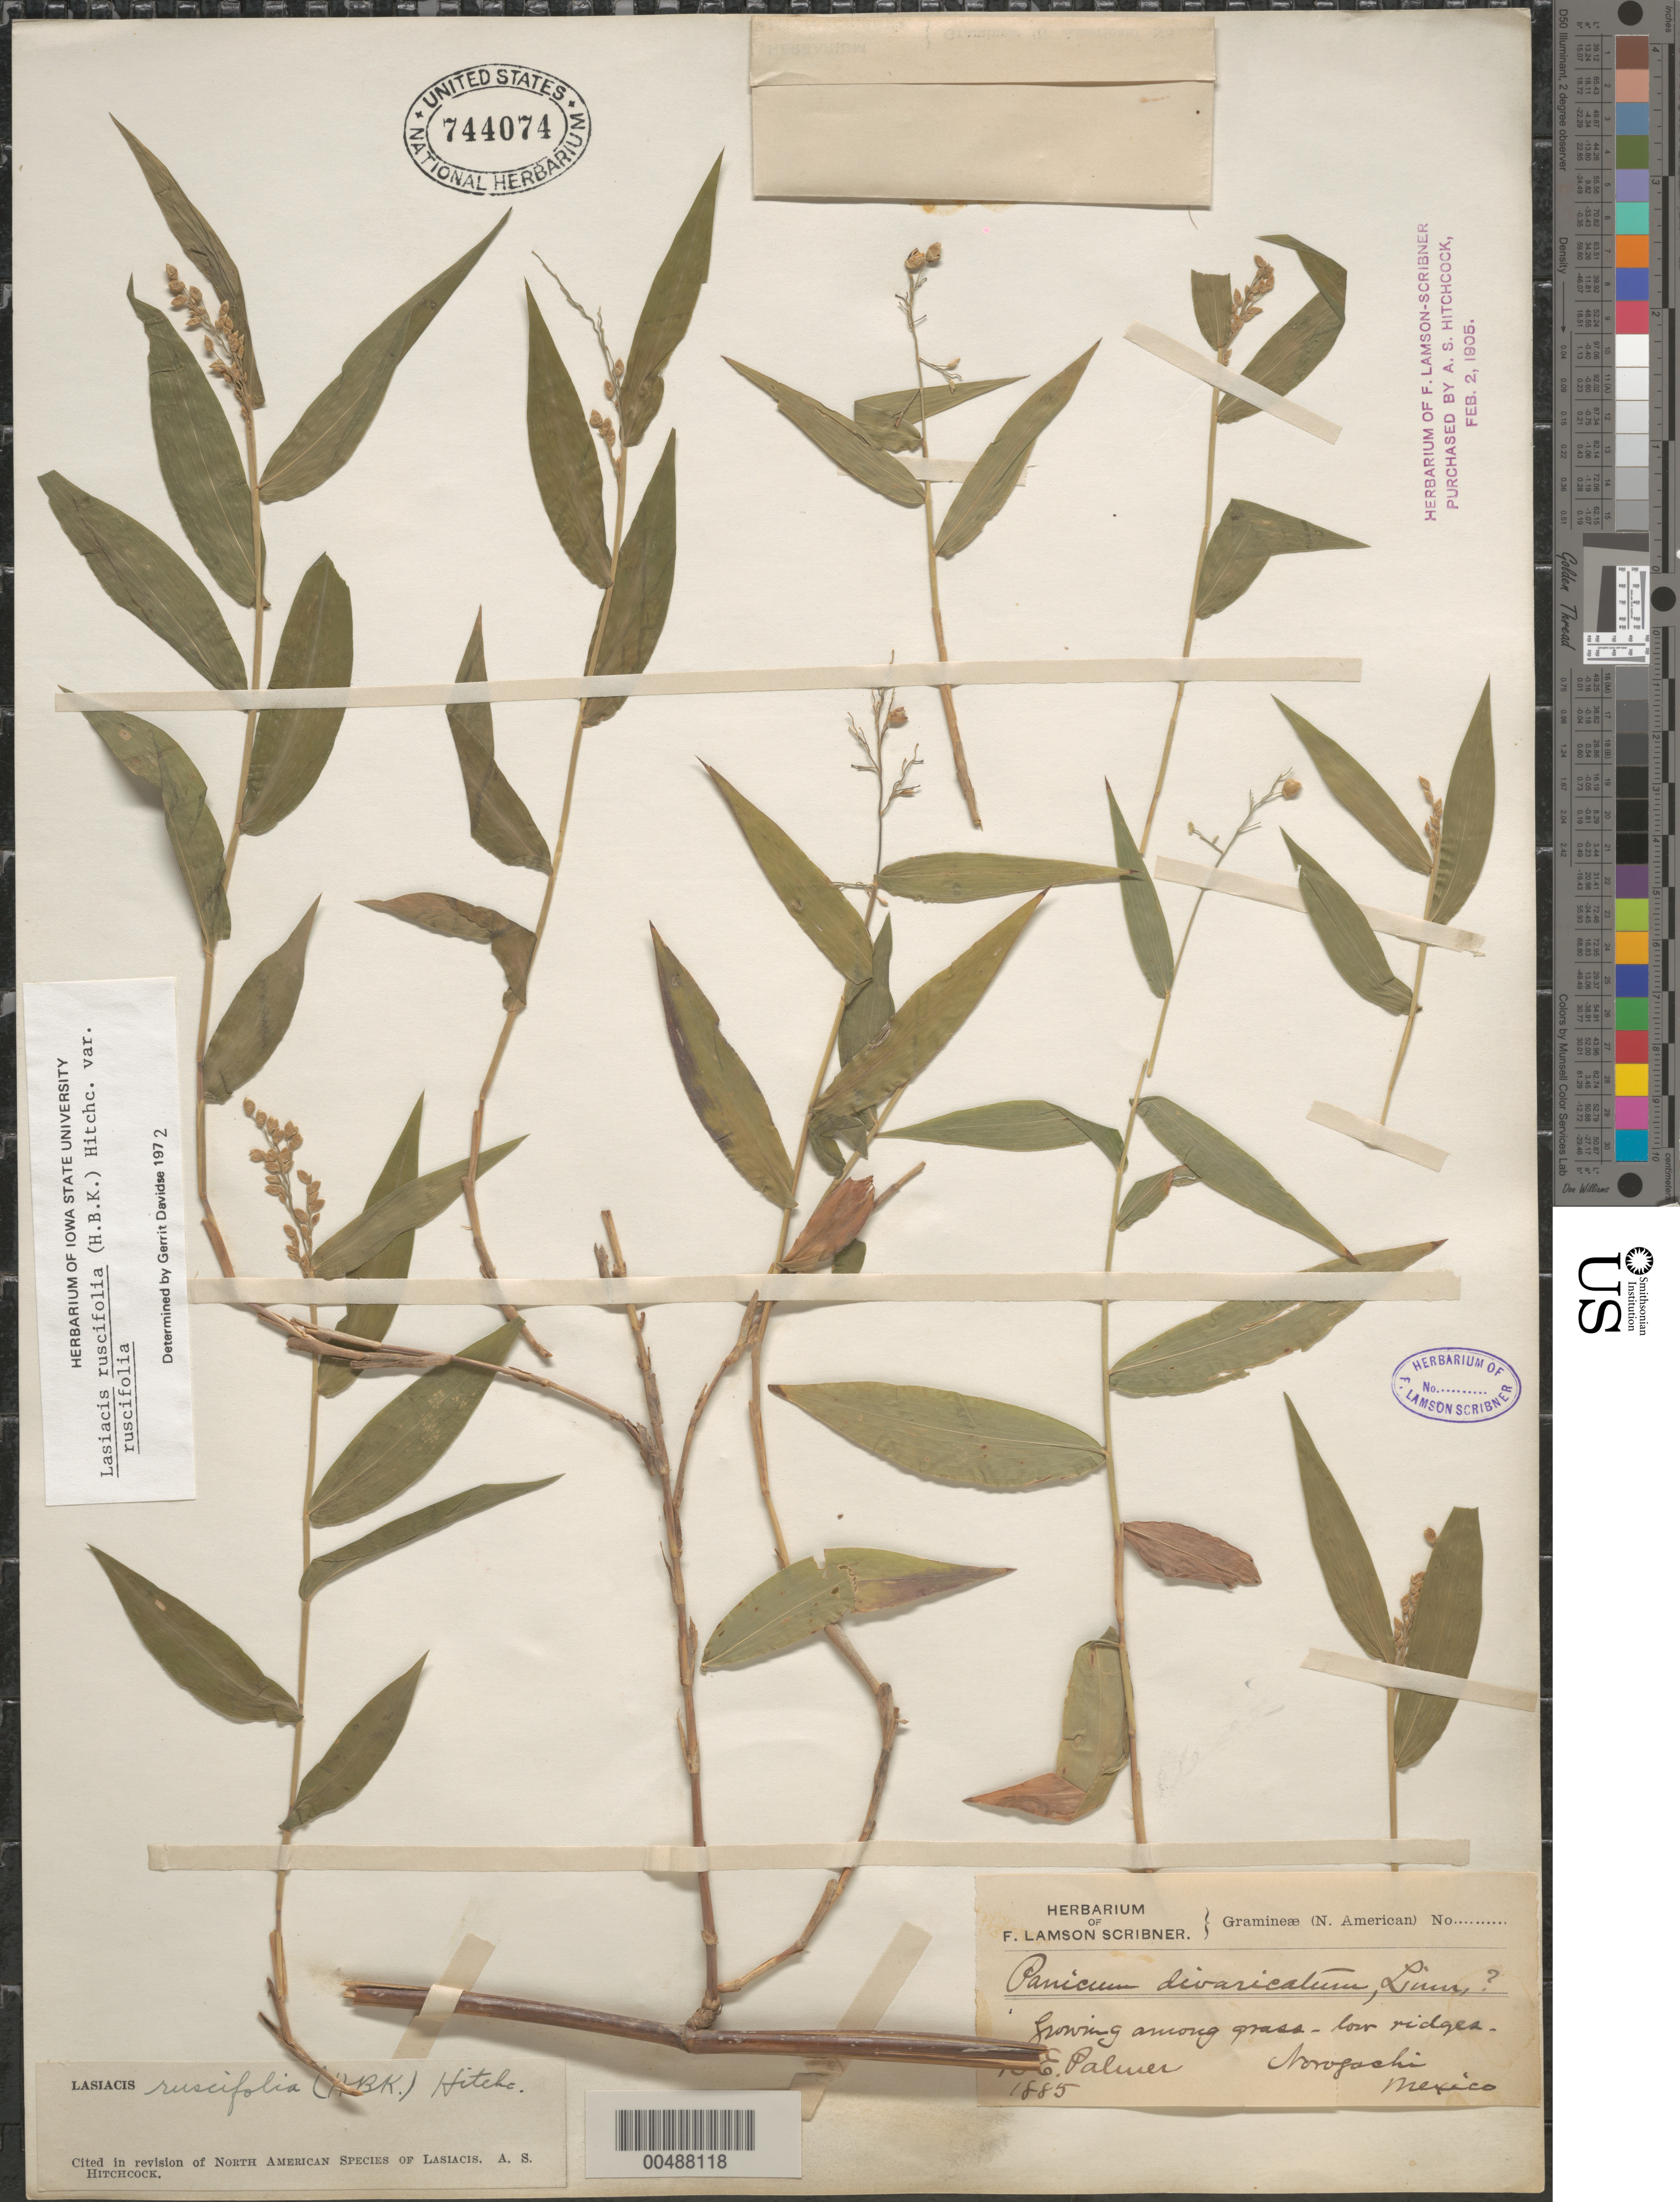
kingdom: Plantae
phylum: Tracheophyta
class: Liliopsida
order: Poales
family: Poaceae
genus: Lasiacis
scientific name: Lasiacis ruscifolia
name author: (Kunth) Hitchc.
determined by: Davidse, Gerrit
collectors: E. Palmer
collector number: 10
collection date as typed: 1885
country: Mexico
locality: Norogachi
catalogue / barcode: US 744074